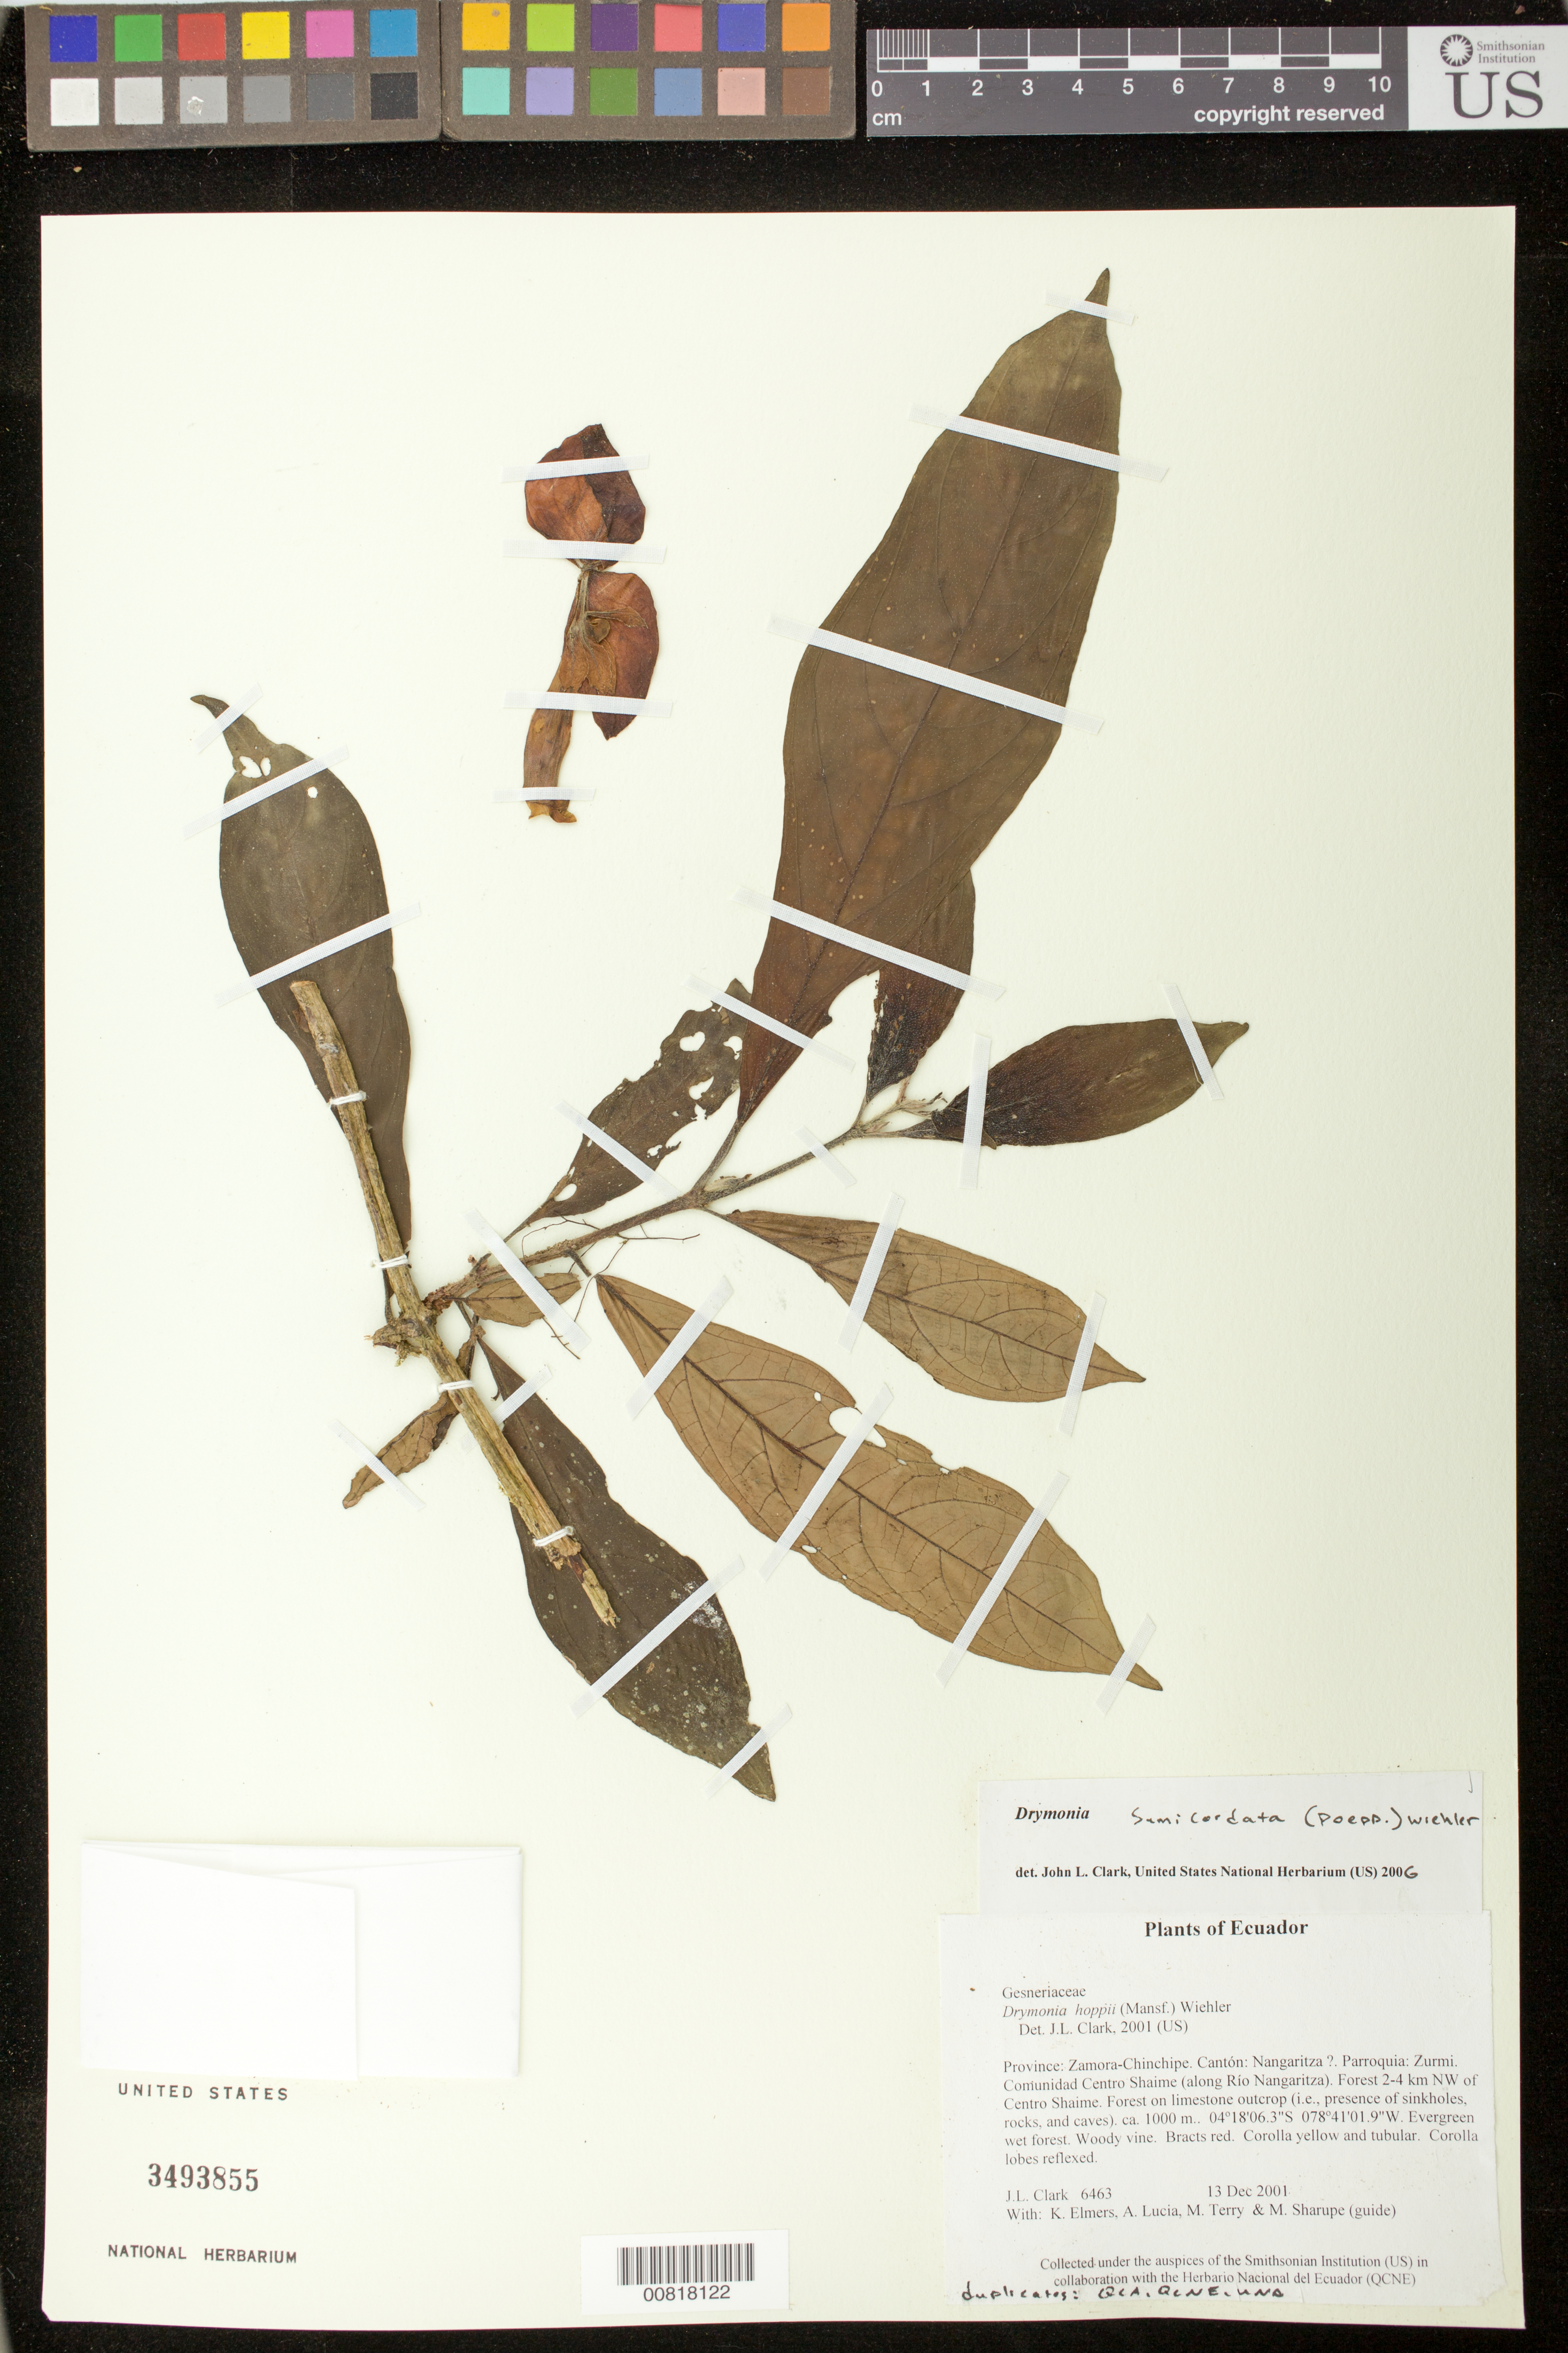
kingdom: Plantae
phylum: Tracheophyta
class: Magnoliopsida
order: Lamiales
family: Gesneriaceae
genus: Drymonia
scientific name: Drymonia semicordata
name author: (Poepp.) Wiehler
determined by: Clark, J. L., (SEL), The Marie Selby Botanical Garden (UNITED STATES)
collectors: J. L. Clark, K. Elmers, A. Lucia, M. Terry & M. Sharupe (guide)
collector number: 6463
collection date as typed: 13 Dec 2001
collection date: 2001-12-13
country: Ecuador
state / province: Zamora-Chinchipe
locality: Nangaritza. Parroquia: Zurmi. Comunidad Centro Shaime (along Río Nangaritza). Forest 2-4 km NW of Centro Shaime. Forest on limestone outcrop (i.e., presence of sinkholes, rocks, and caves).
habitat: Evergreen wet forest.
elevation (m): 1000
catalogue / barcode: US 3493855